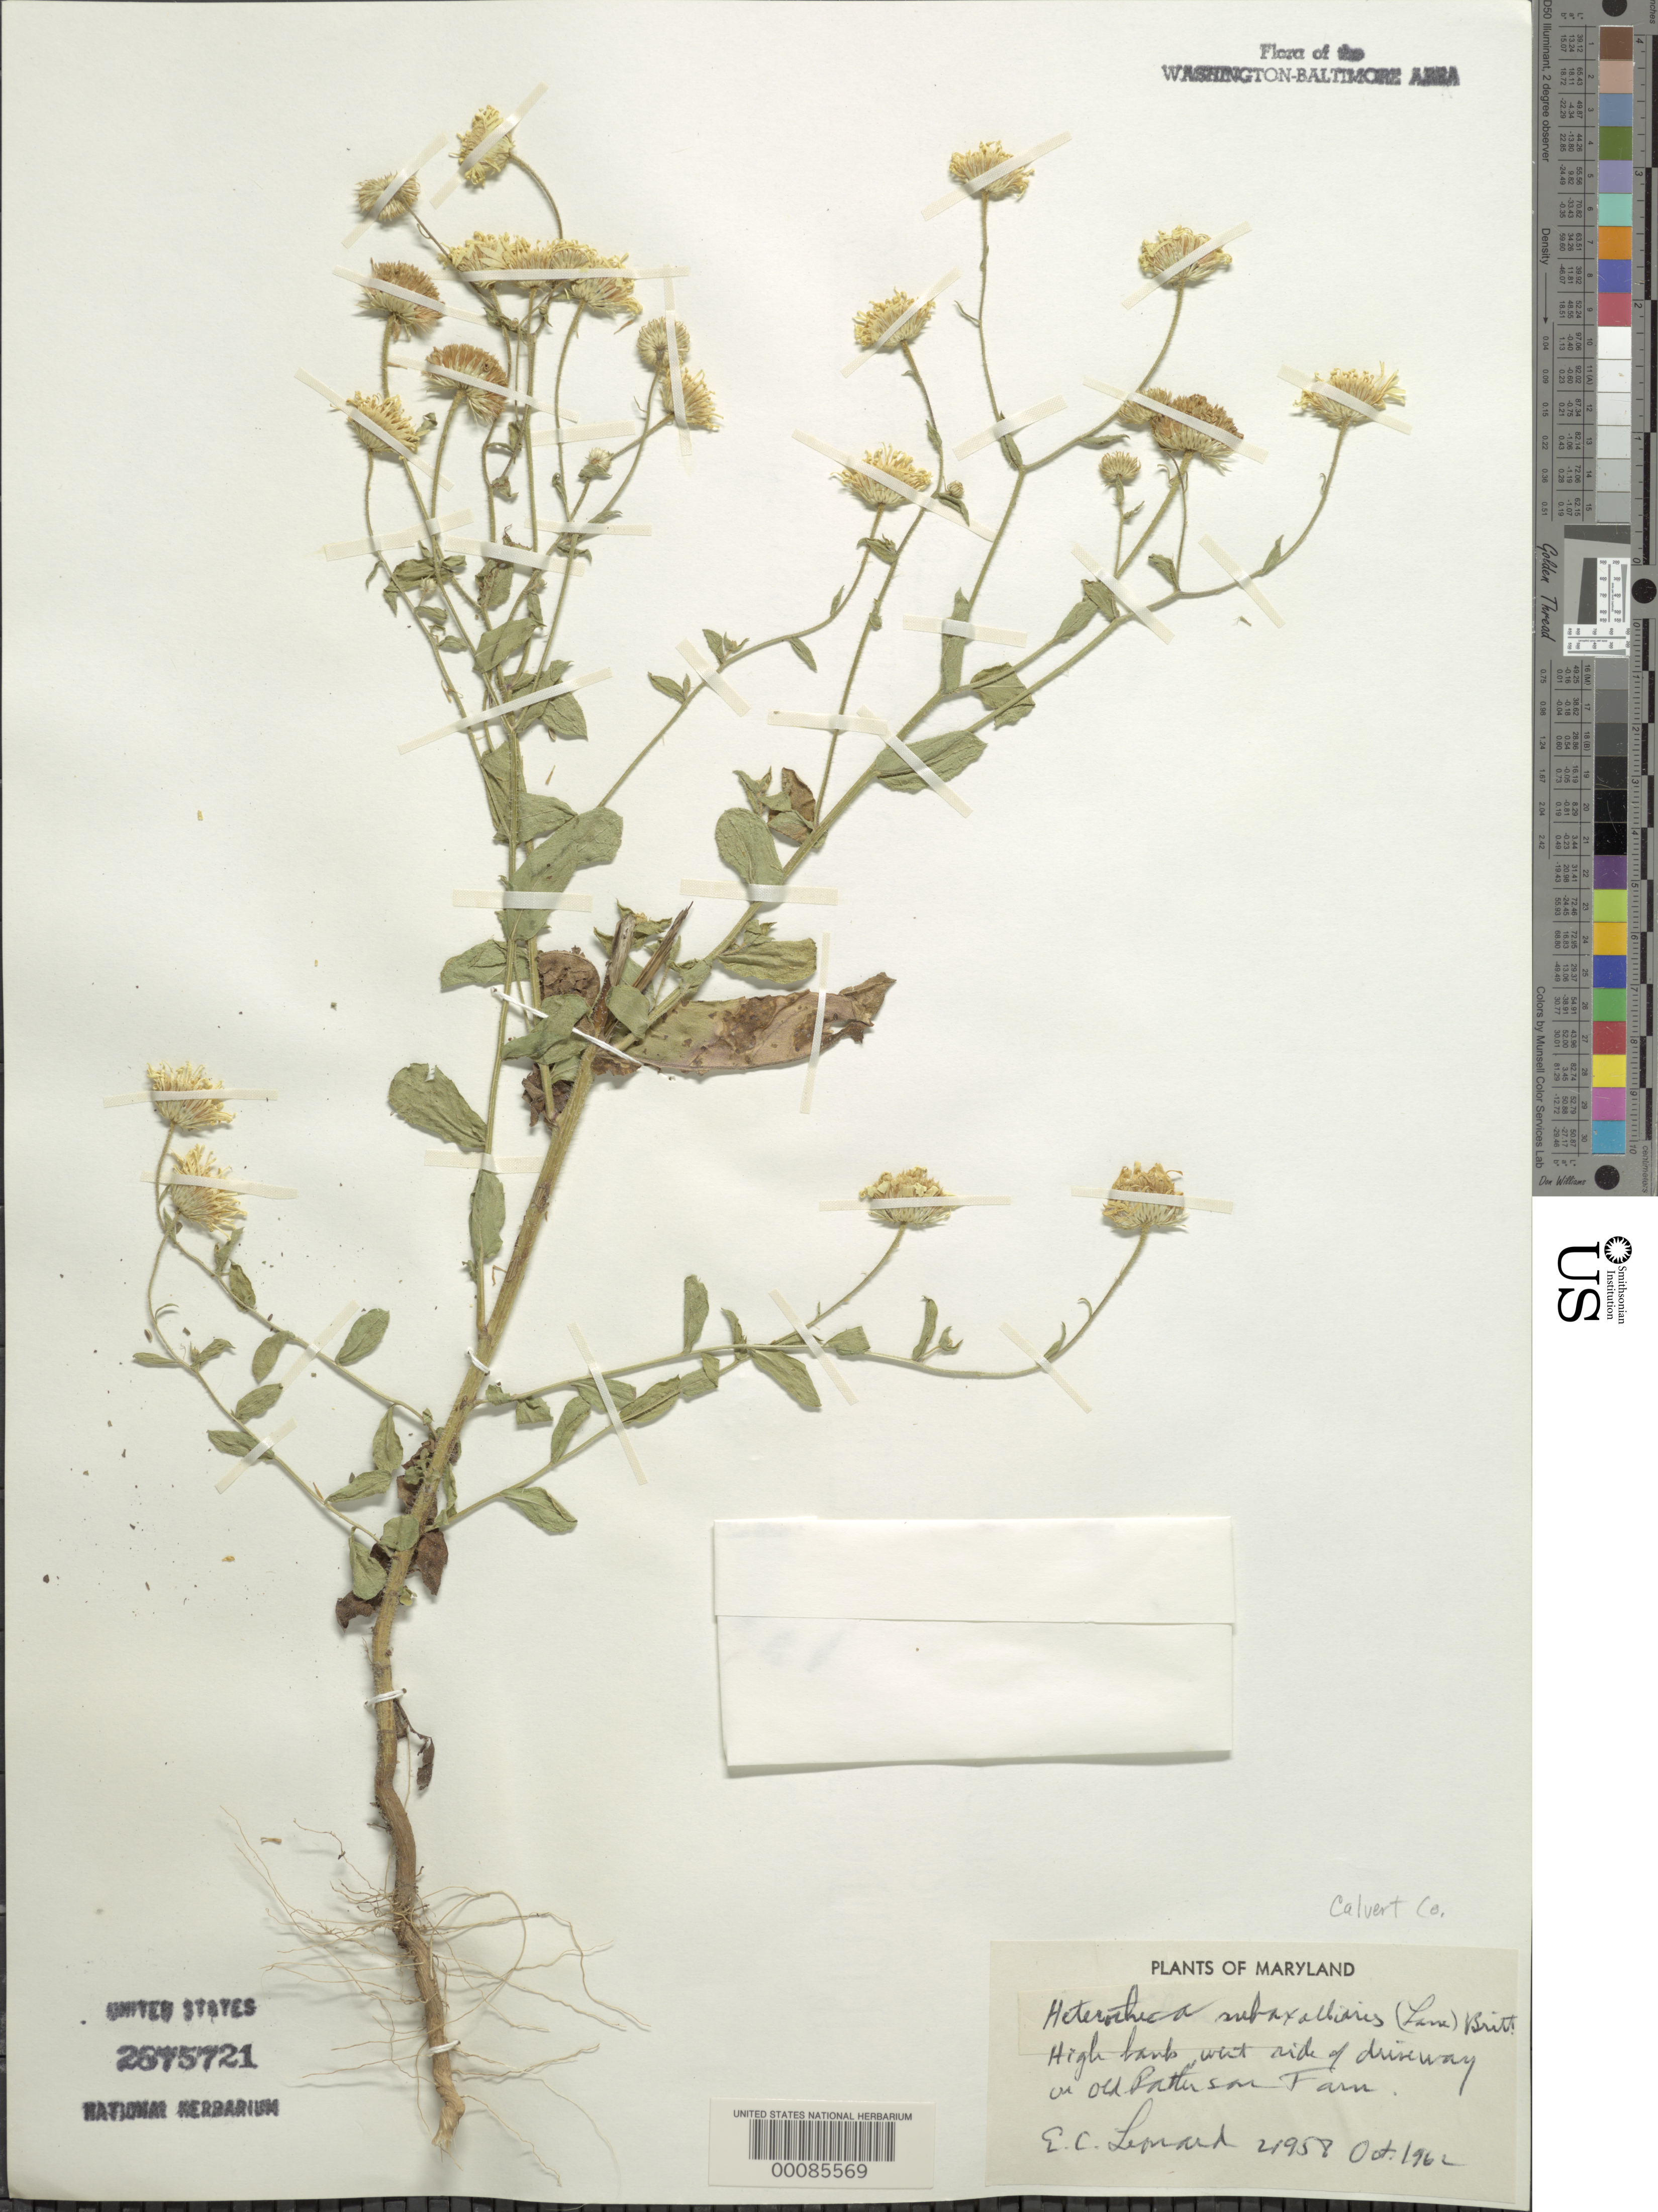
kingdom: Plantae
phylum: Tracheophyta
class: Magnoliopsida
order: Asterales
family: Asteraceae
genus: Heterotheca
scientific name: Heterotheca subaxillaris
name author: (Lam.) Britton & Rusby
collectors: E. C. Leonard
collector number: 21958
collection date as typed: Oct 1962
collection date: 1962-10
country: United States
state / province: Maryland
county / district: Calvert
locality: Old Patterson Farm, east of Paris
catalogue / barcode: US 2875721